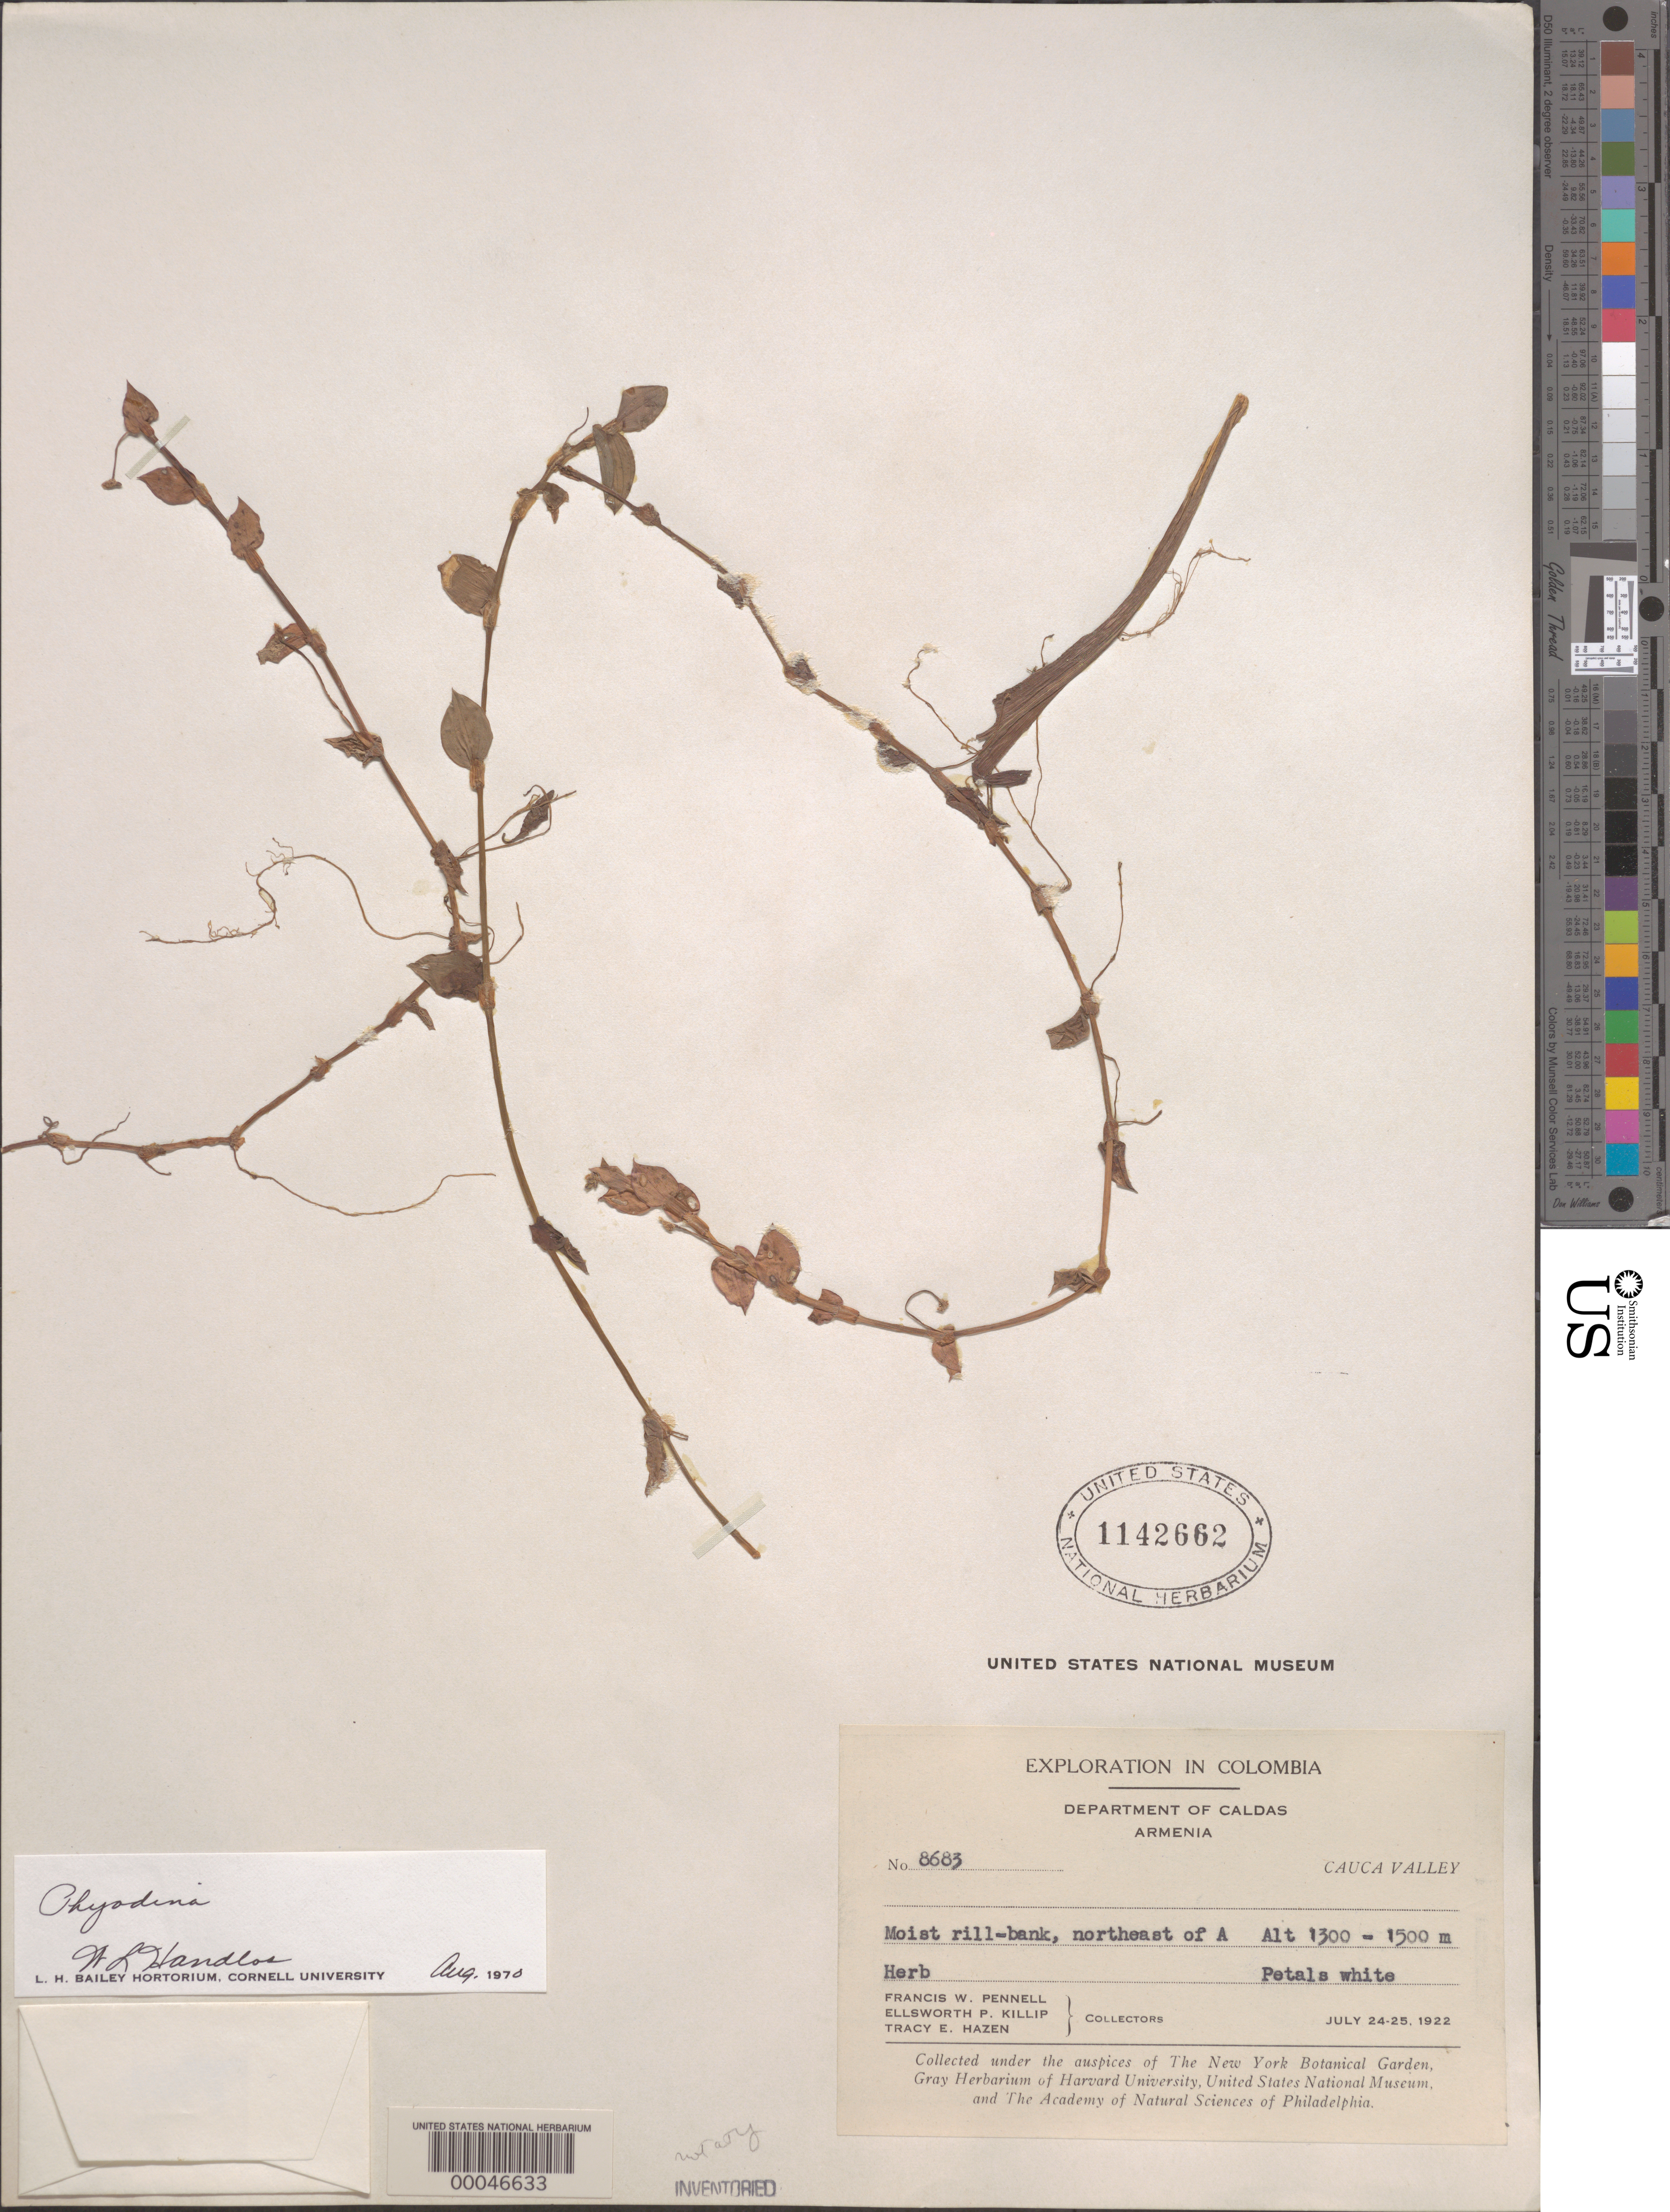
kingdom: Plantae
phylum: Tracheophyta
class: Liliopsida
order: Commelinales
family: Commelinaceae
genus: Callisia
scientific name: Callisia sp.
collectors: F. W. Pennell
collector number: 8683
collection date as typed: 24 Jul 1922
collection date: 1922-07-24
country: Colombia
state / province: Caldas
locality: Armenia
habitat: Moist bank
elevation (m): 1300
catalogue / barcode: US 1142662